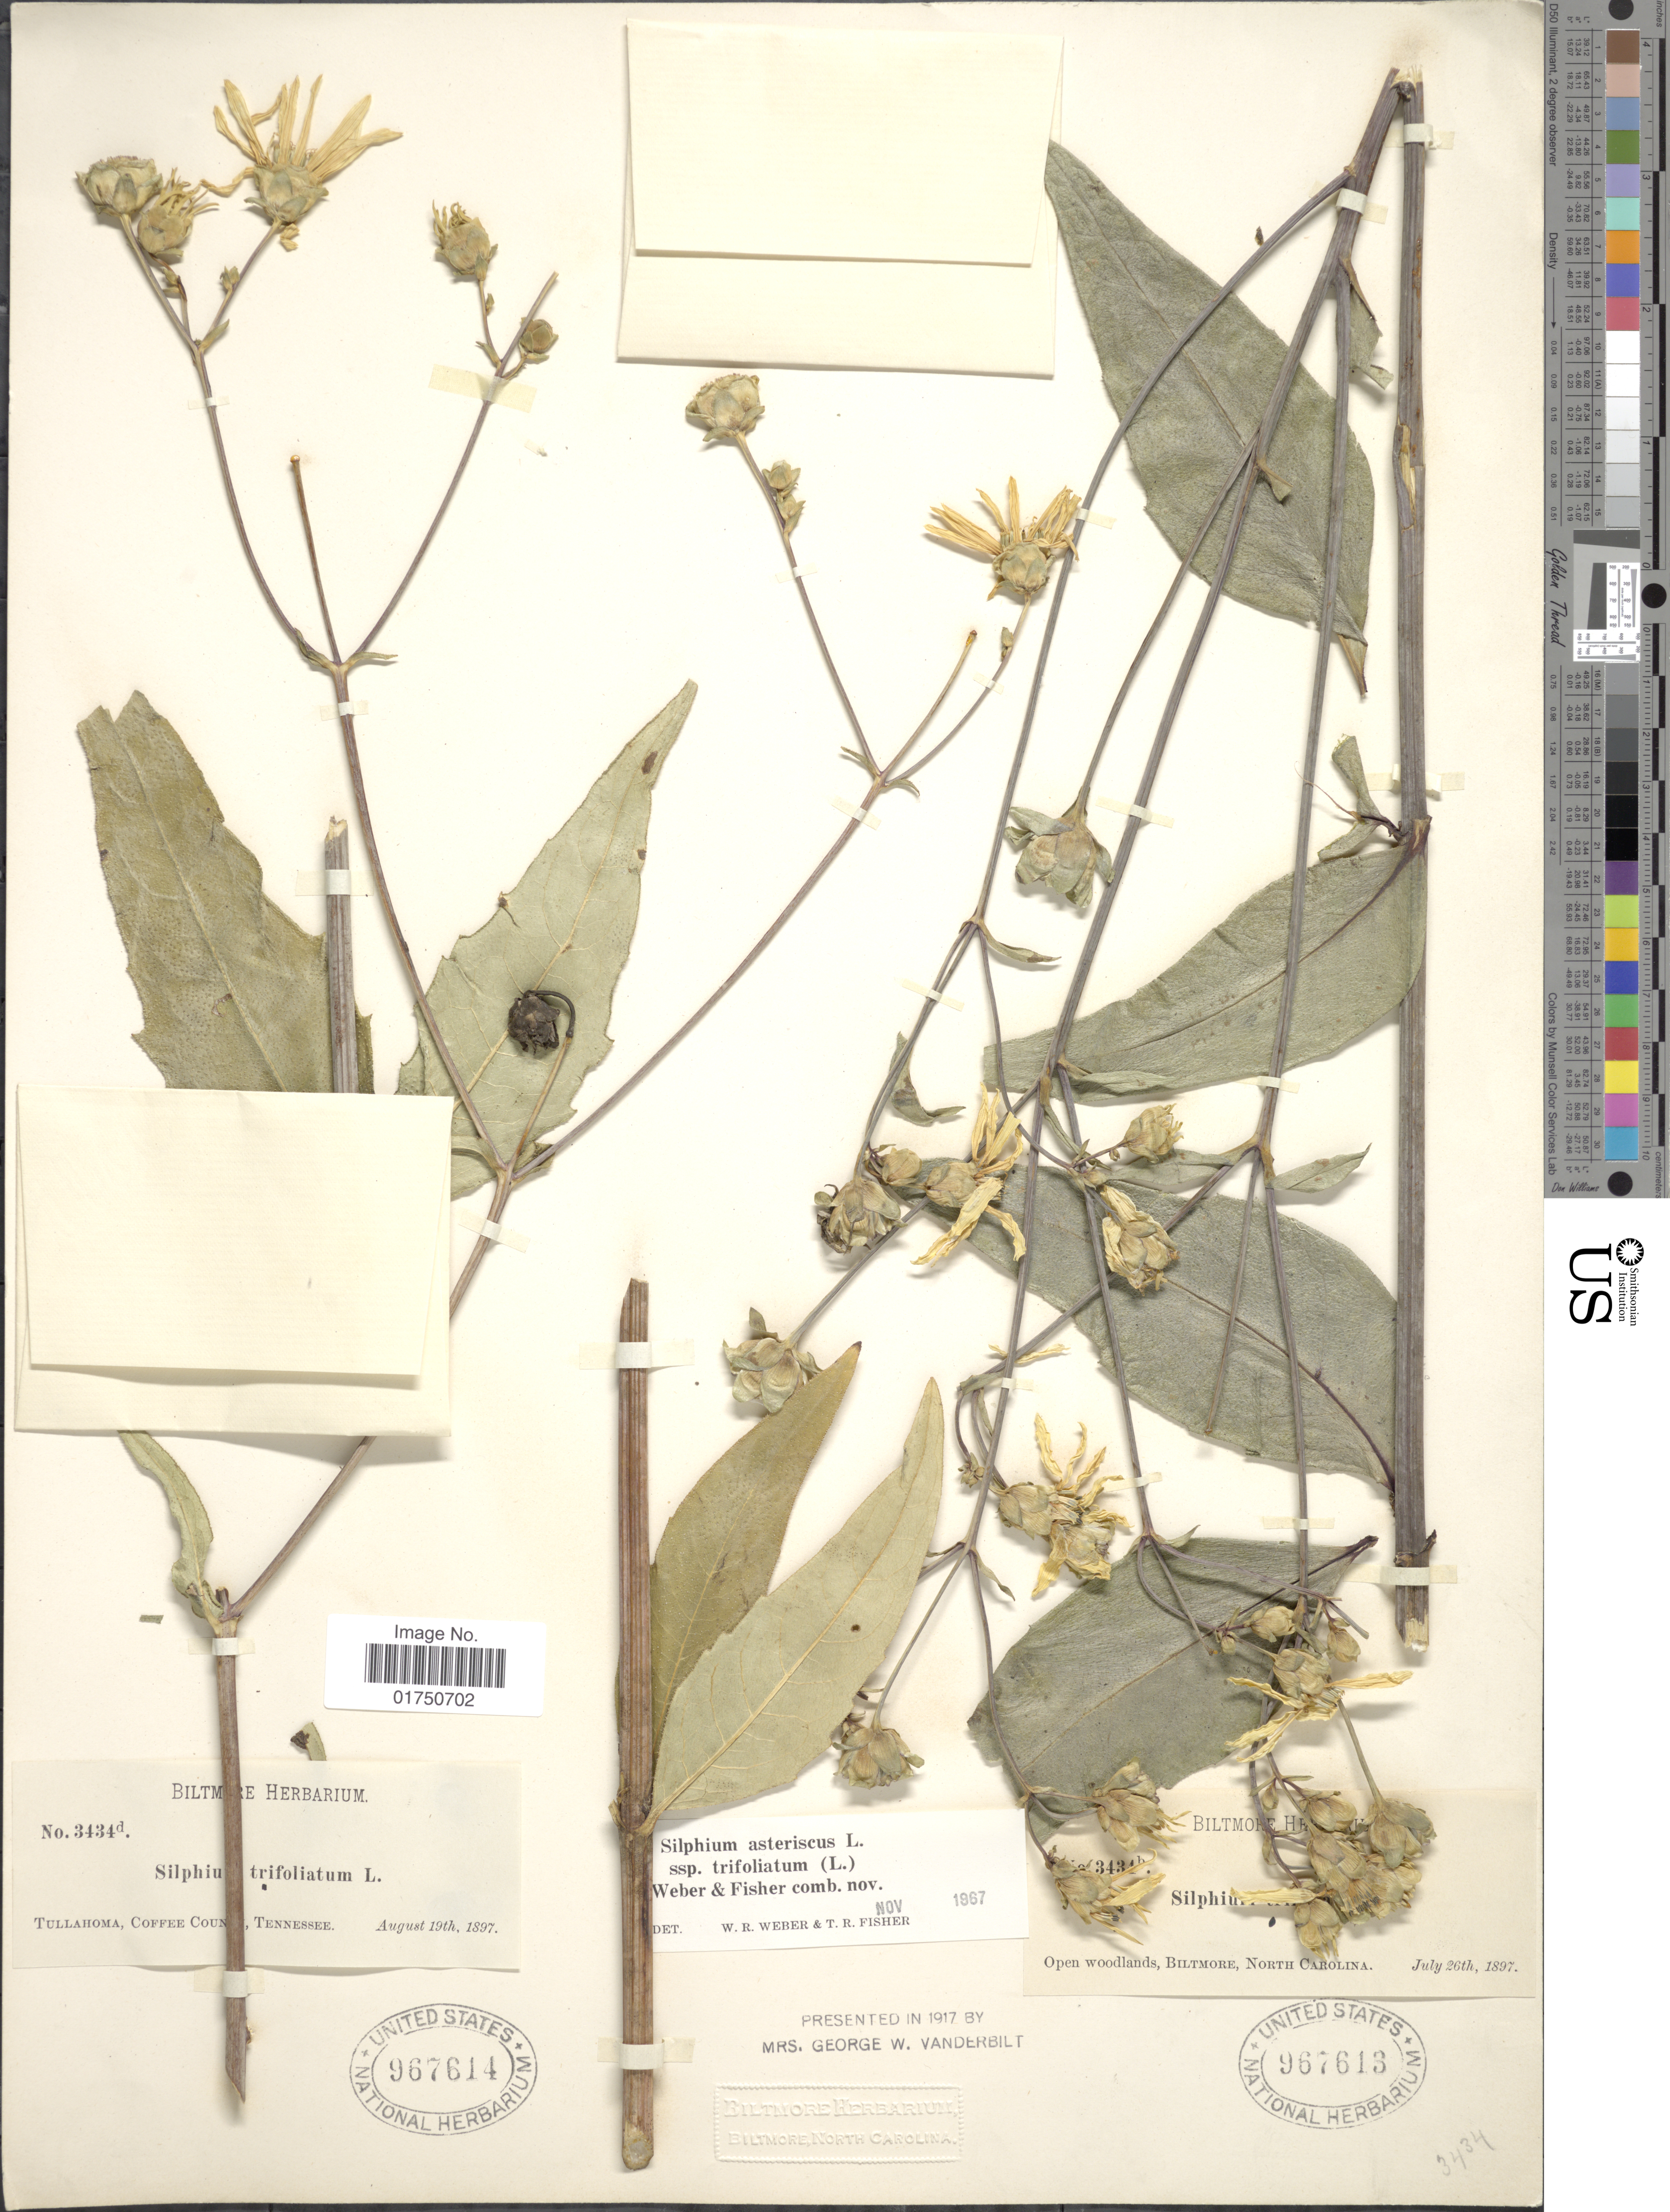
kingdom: Plantae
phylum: Tracheophyta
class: Magnoliopsida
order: Asterales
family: Asteraceae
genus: Silphium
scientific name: Silphium asteriscus var. trifoliatum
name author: (L.) Clevinger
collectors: ex herb. Biltmore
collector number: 3434b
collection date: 1897-07-26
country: United States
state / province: North Carolina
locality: Open woodlands, Biltmore, North Caroline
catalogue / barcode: US 967613